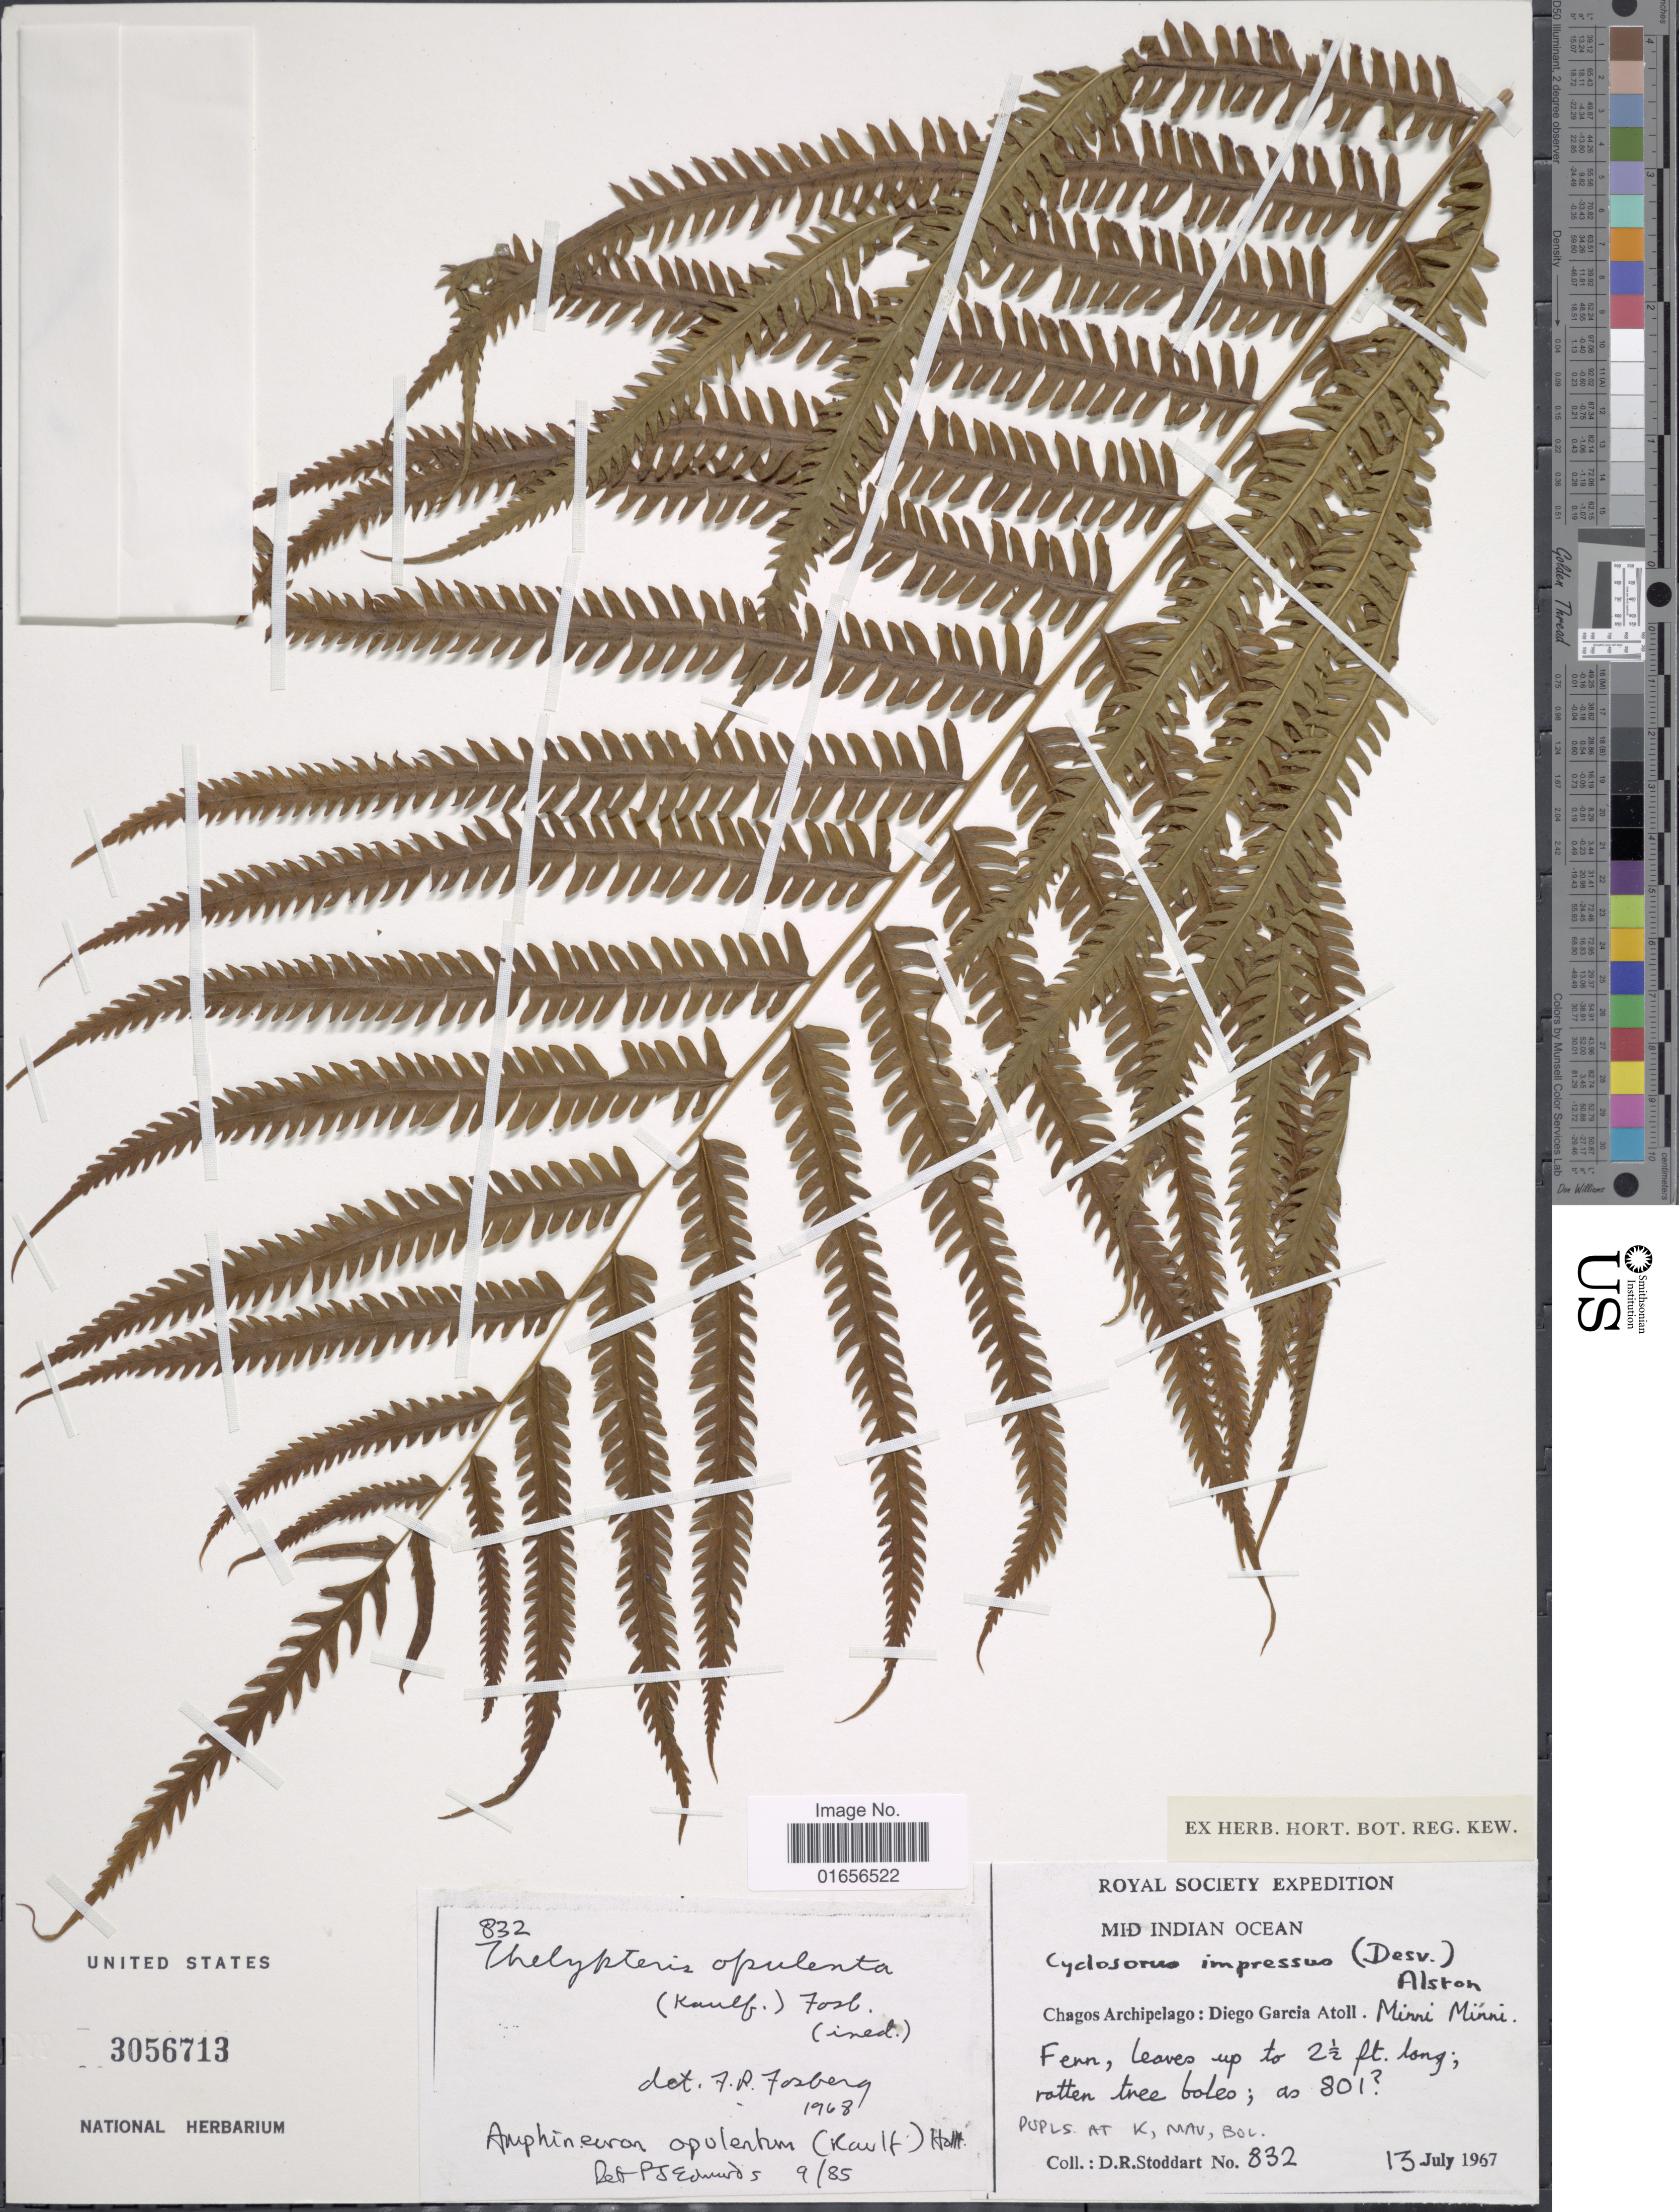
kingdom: Plantae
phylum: Tracheophyta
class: Polypodiopsida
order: Polypodiales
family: Thelypteridaceae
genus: Amphineuron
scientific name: Amphineuron opulentum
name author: (Kaulf.) Holttum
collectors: D. R. Stoddart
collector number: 832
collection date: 1967-07-13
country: British Indian Ocean Territory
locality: Mid Indian Ocean, Chagos Archipelago: Diego garcia Atill. Minni Minni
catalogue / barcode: US 3056713